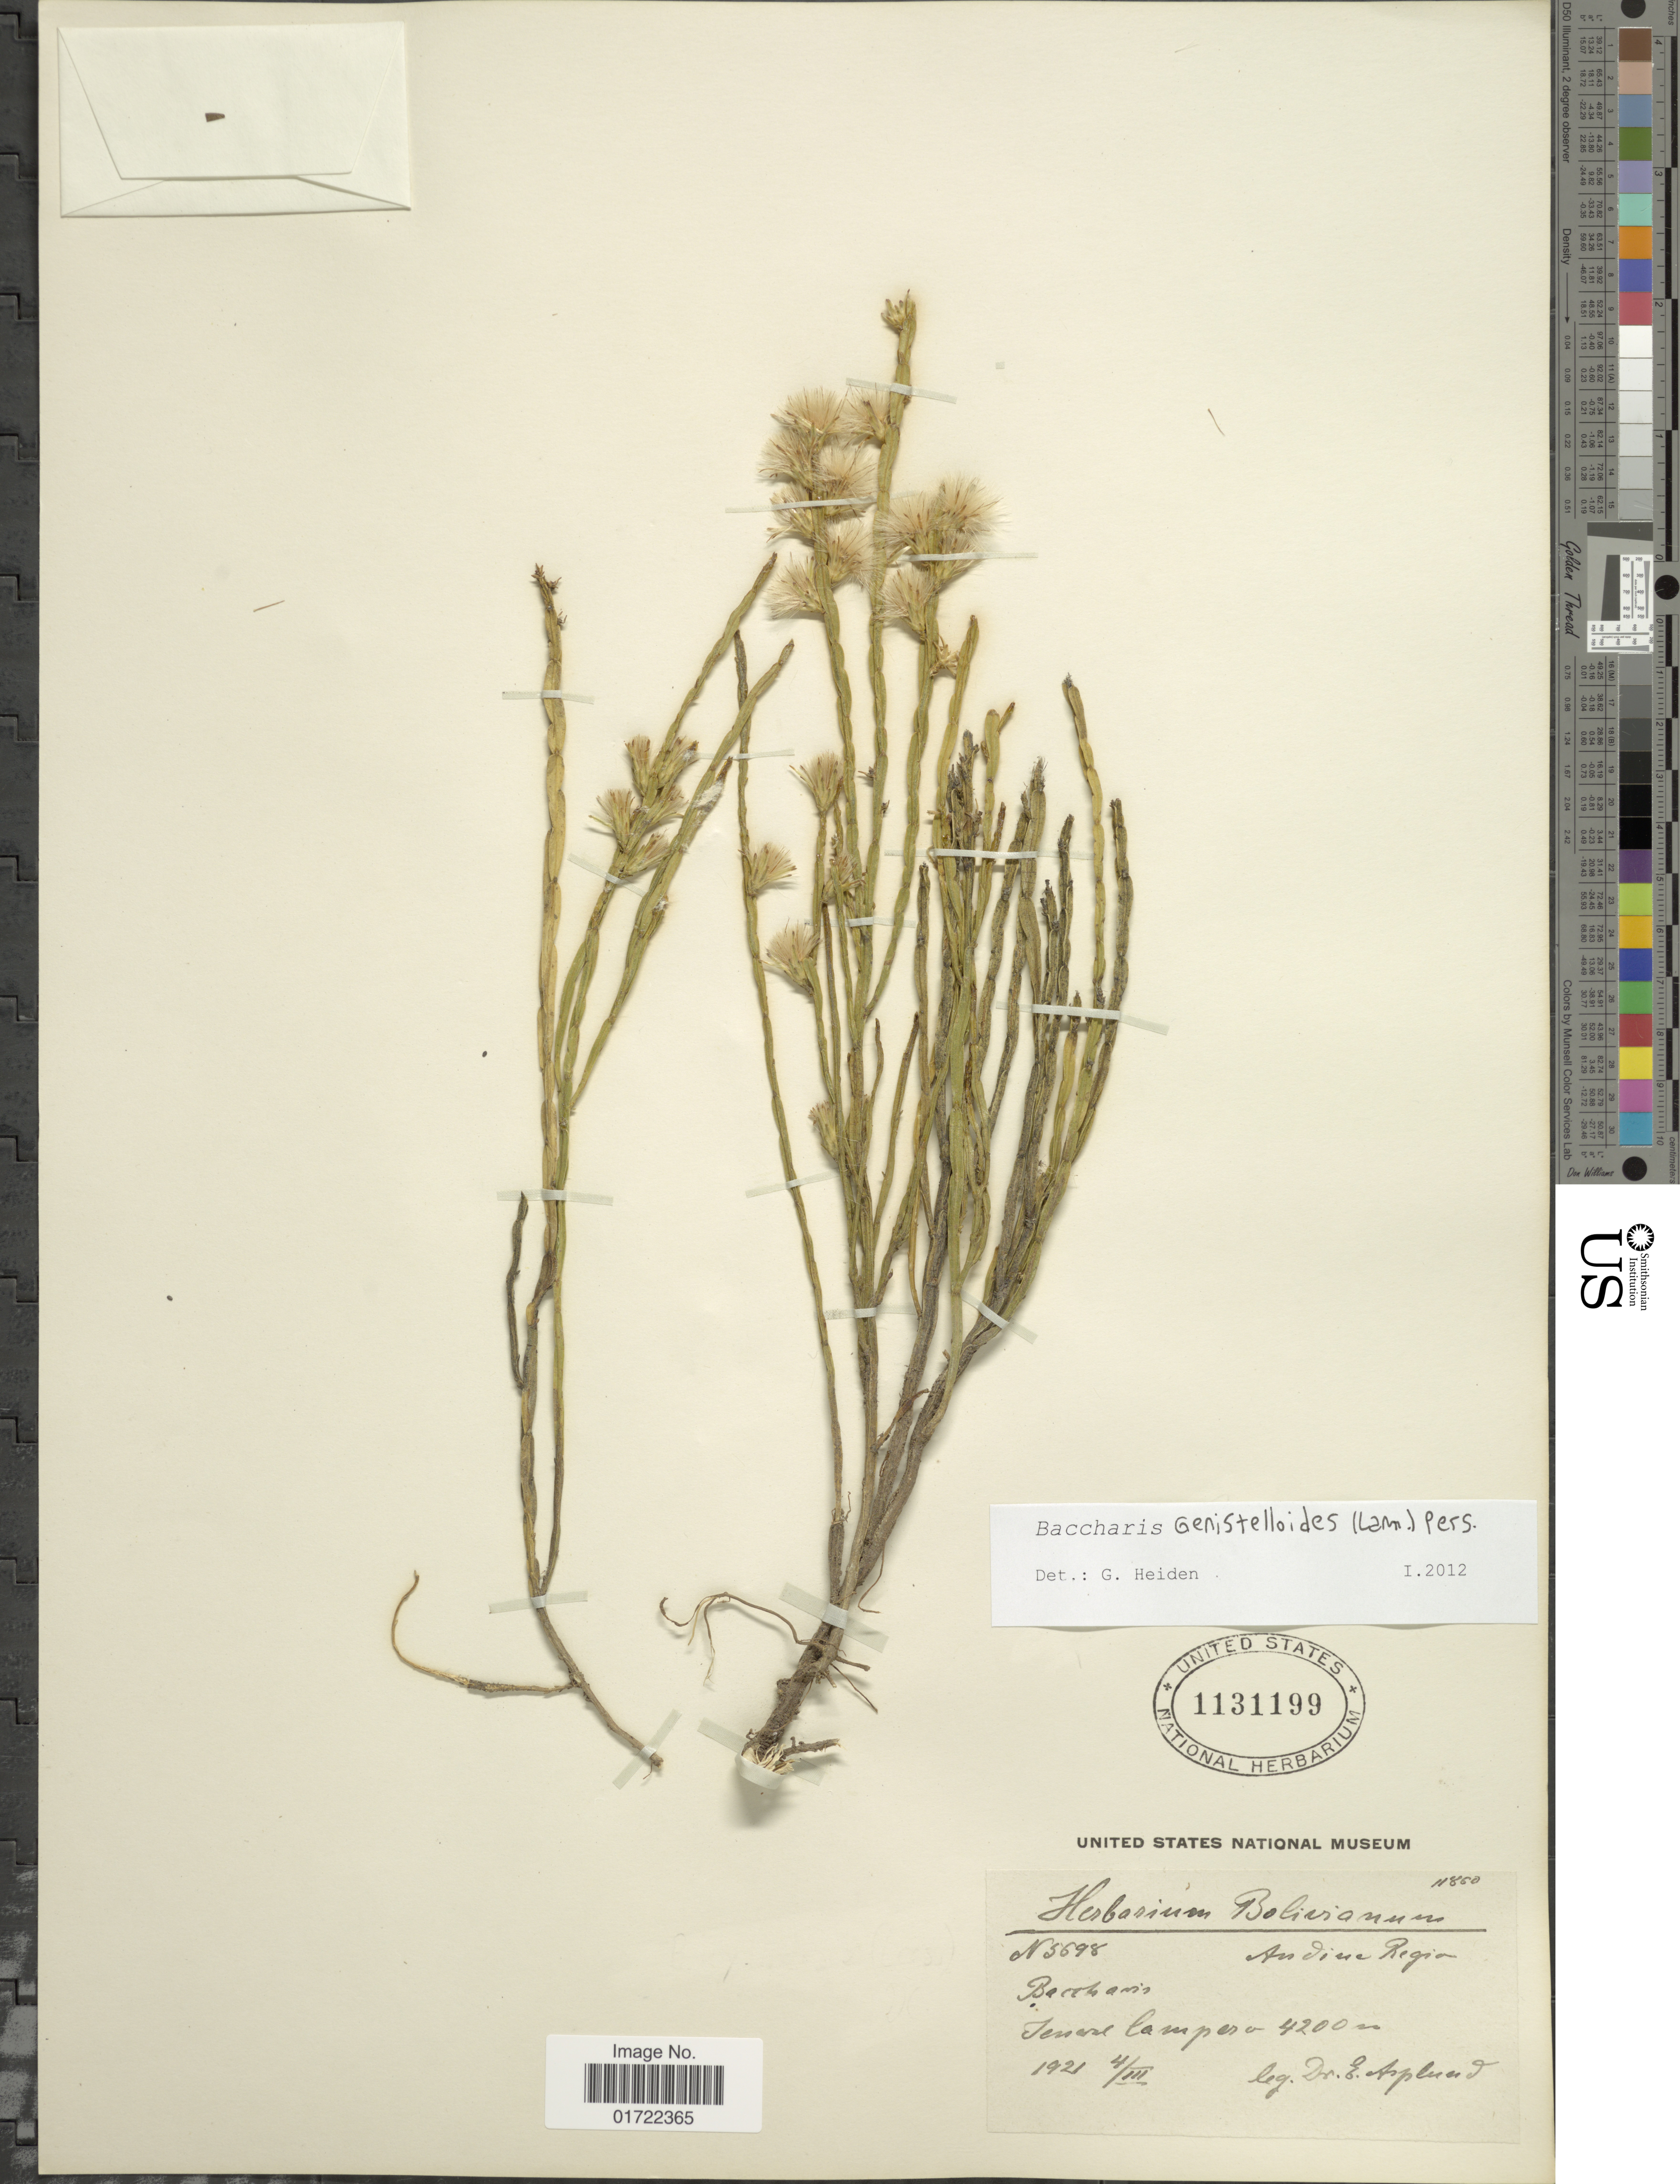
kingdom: Plantae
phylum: Tracheophyta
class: Magnoliopsida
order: Asterales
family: Asteraceae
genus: Baccharis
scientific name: Baccharis genistelloides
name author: (Lam.) Pers.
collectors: E. Asplund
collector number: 3698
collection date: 1921-03-04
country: Bolivia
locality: Tenare Campero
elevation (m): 4200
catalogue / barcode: US 1131199